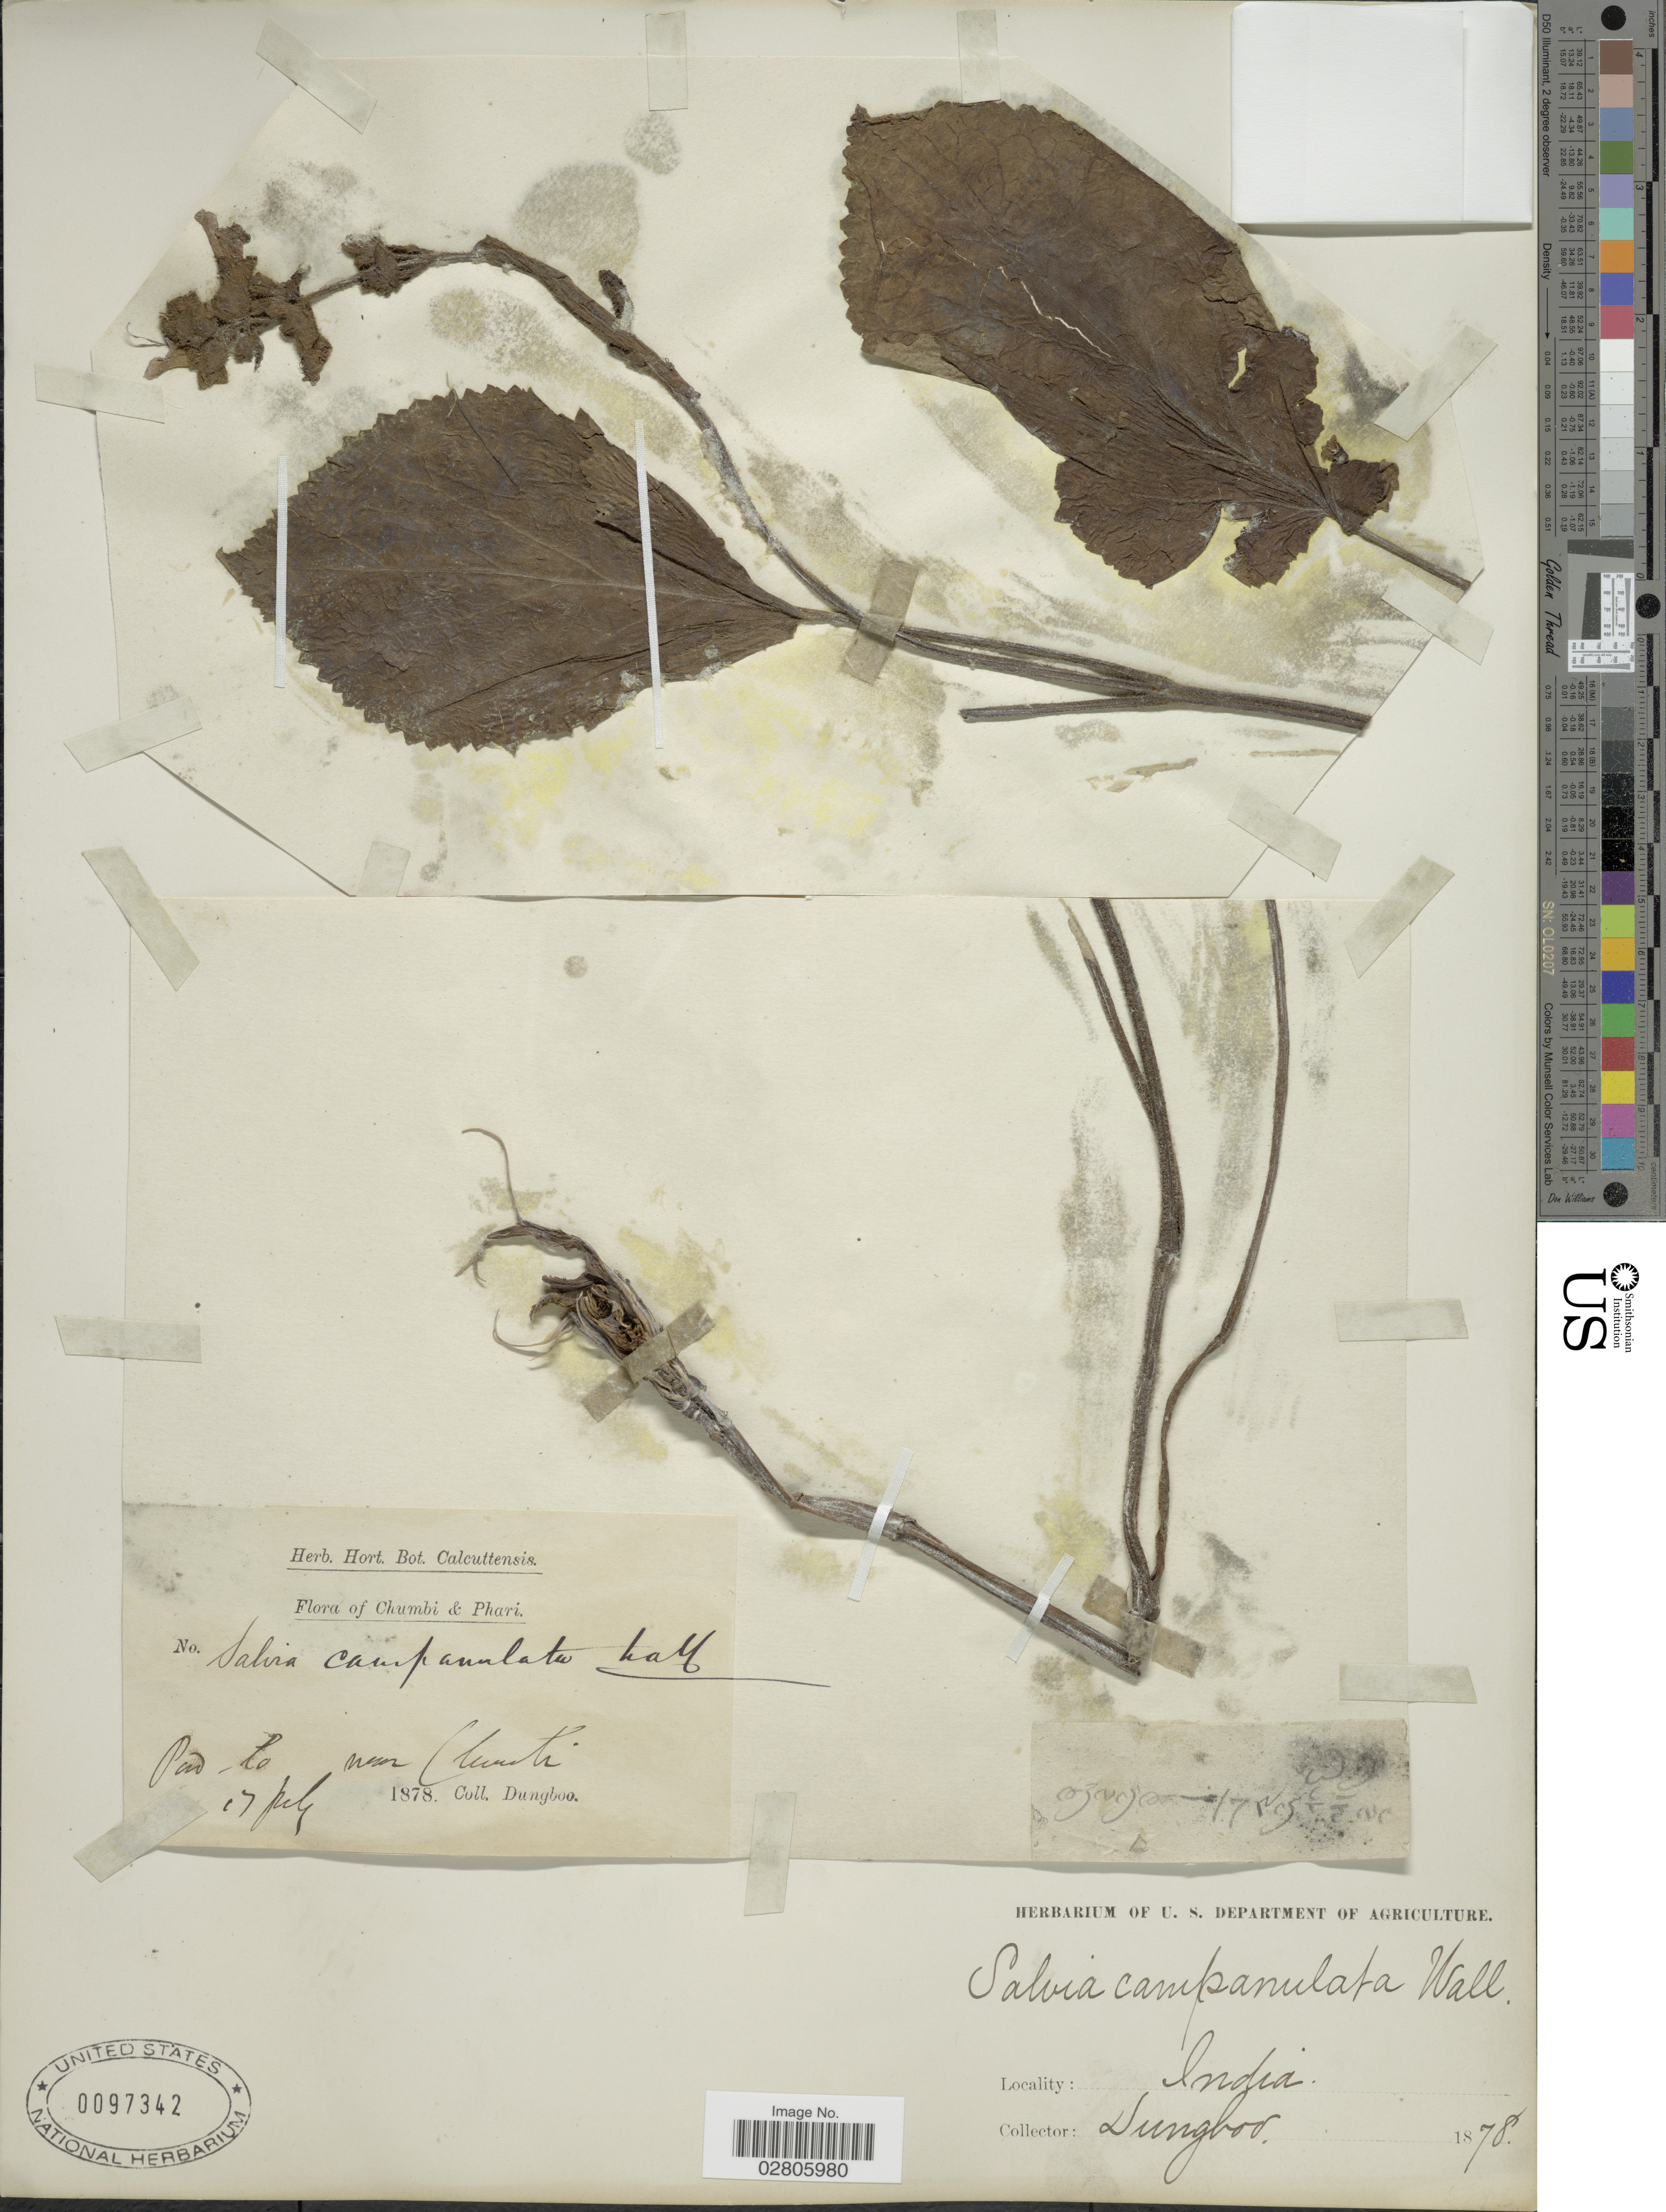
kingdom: Plantae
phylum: Tracheophyta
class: Magnoliopsida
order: Lamiales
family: Lamiaceae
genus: Salvia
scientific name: Salvia campanulata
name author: Wall. ex Benth.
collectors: Dungboo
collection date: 1878-07-17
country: India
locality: Chumbi & Phari, Pad-lo [interpreted] near Chumbi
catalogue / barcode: US 97342